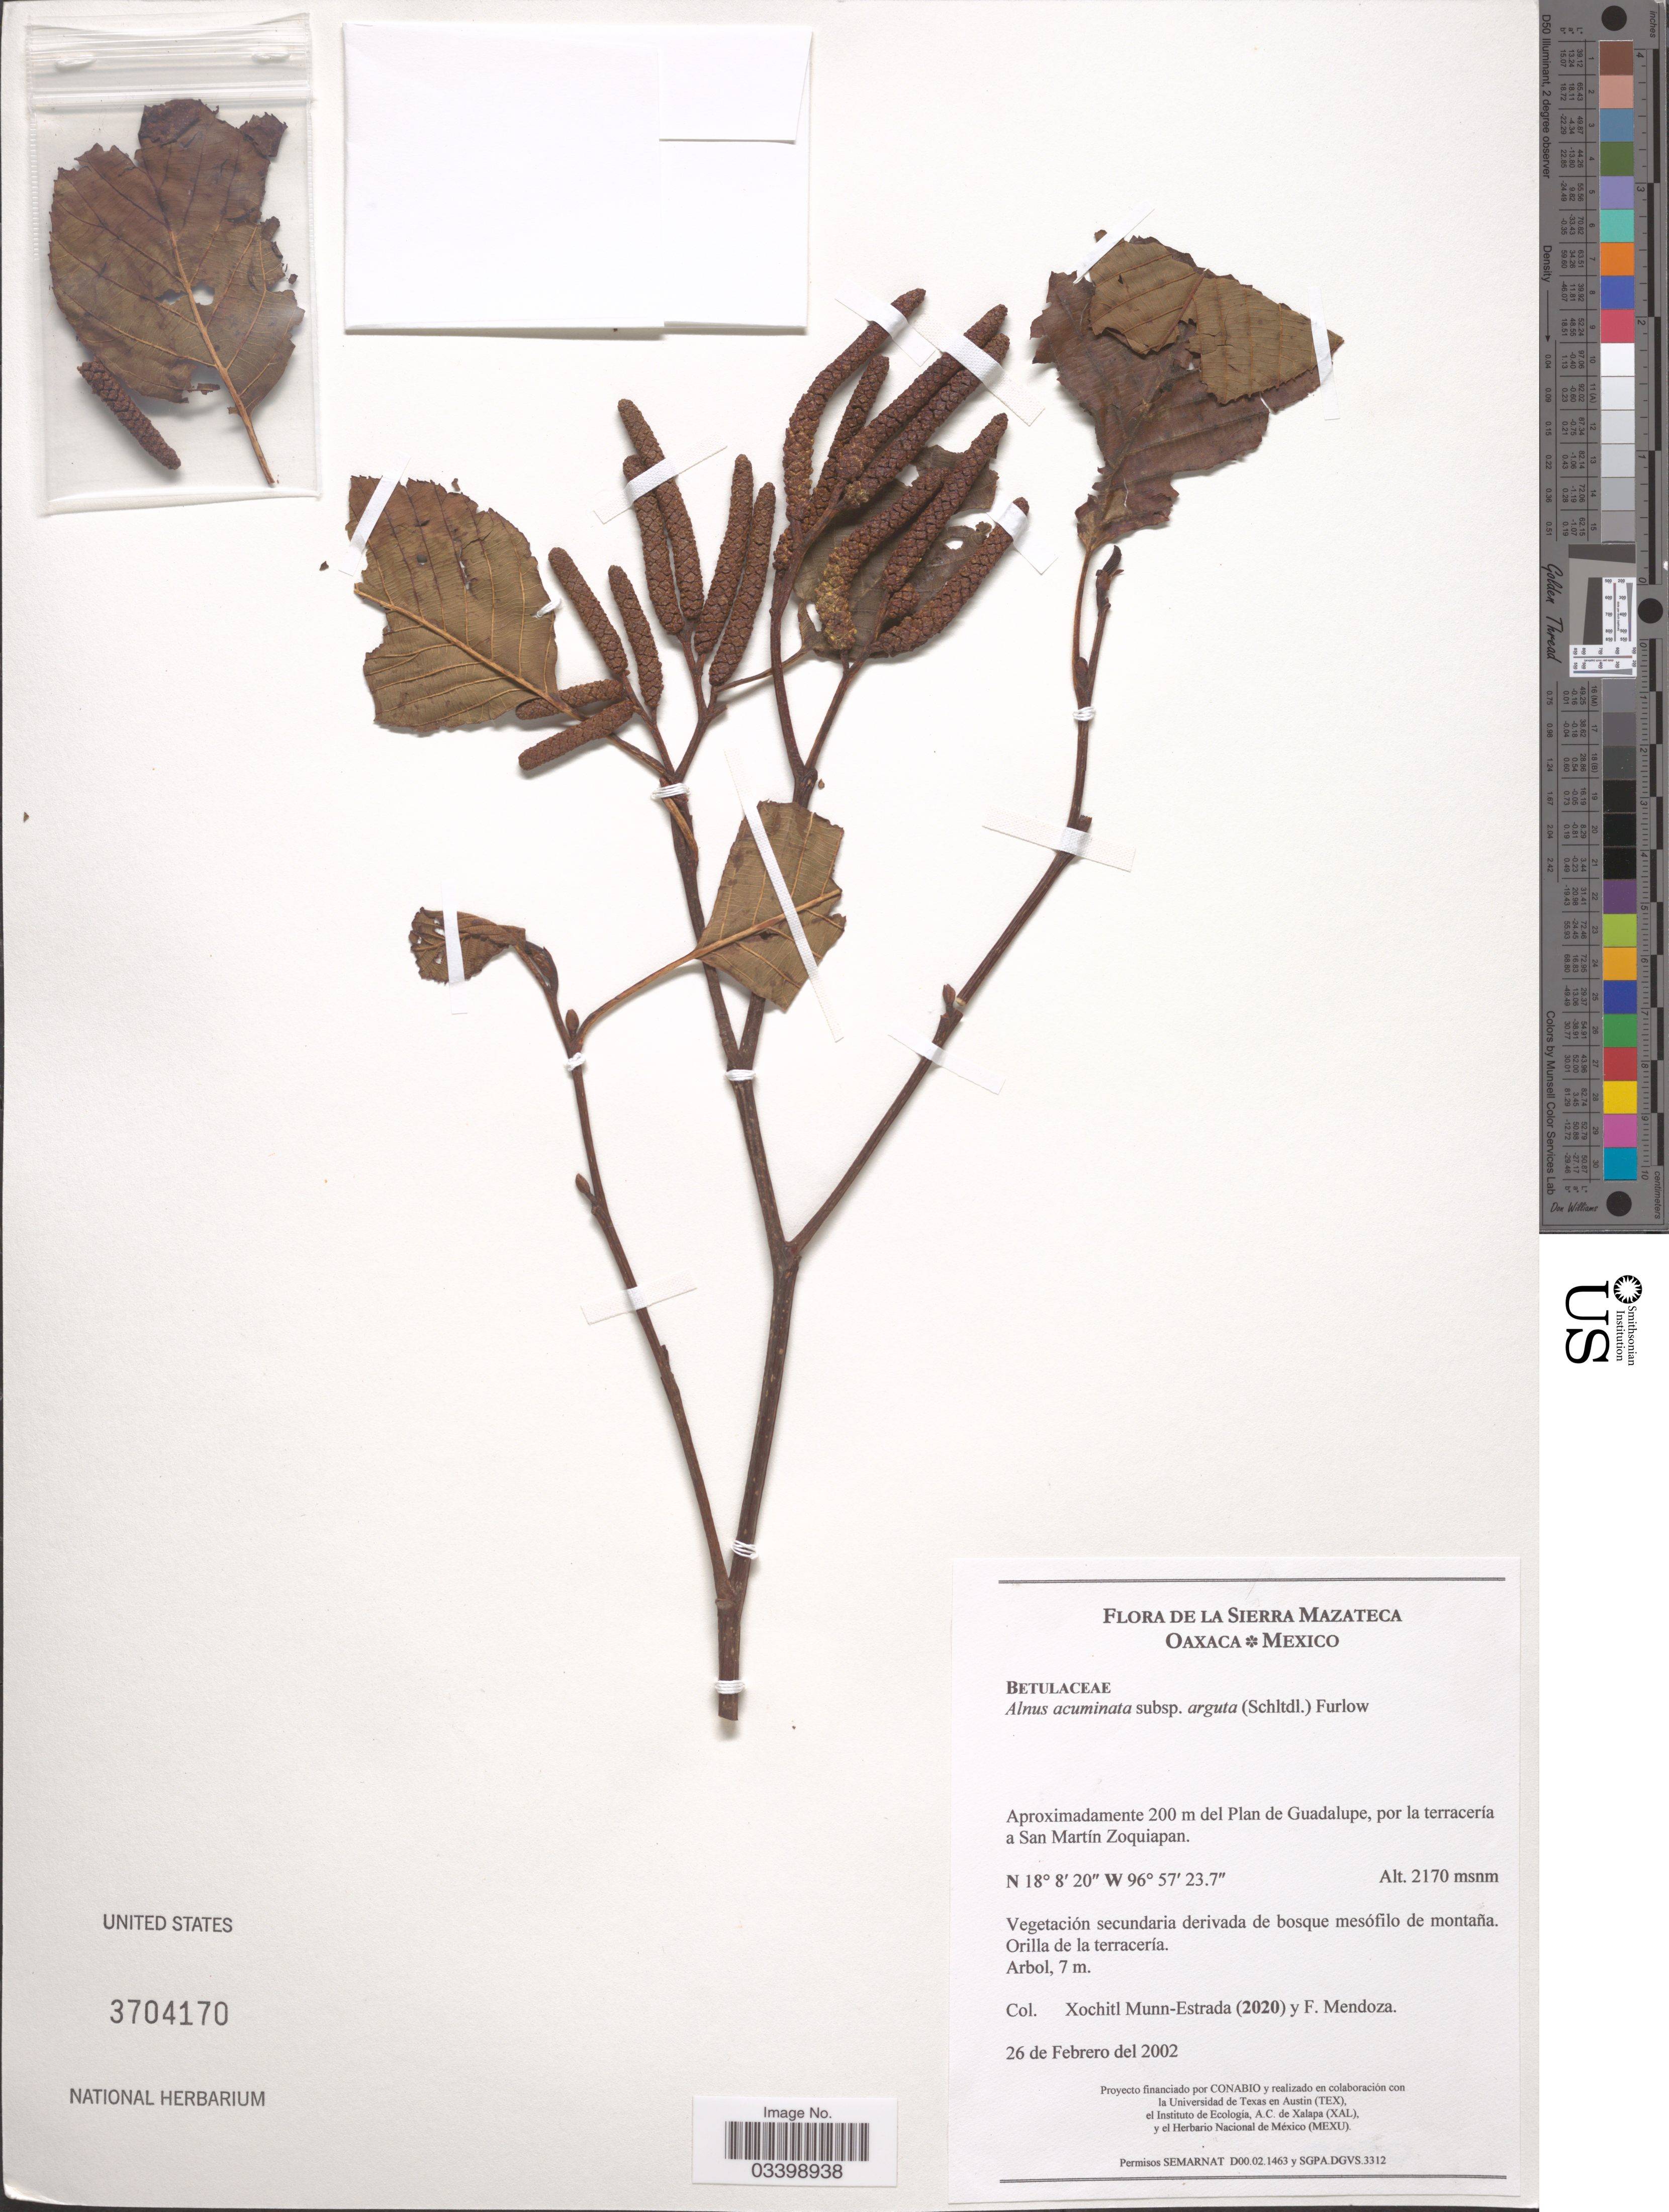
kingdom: Plantae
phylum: Tracheophyta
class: Magnoliopsida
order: Fagales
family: Betulaceae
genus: Alnus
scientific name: Alnus acuminata subsp. arguta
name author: (Schltdl.) Furlow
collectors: X. Munn-Estrada & F. Mendoza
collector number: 2020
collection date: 2002-02-26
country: Mexico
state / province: Oaxaca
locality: La Sierra Mazateca. Oaxaca. Aproximadamente 200 m del Plan de Guadalupe, por la terracería a San Martín Zoquiapan.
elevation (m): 2170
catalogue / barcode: US 3704170